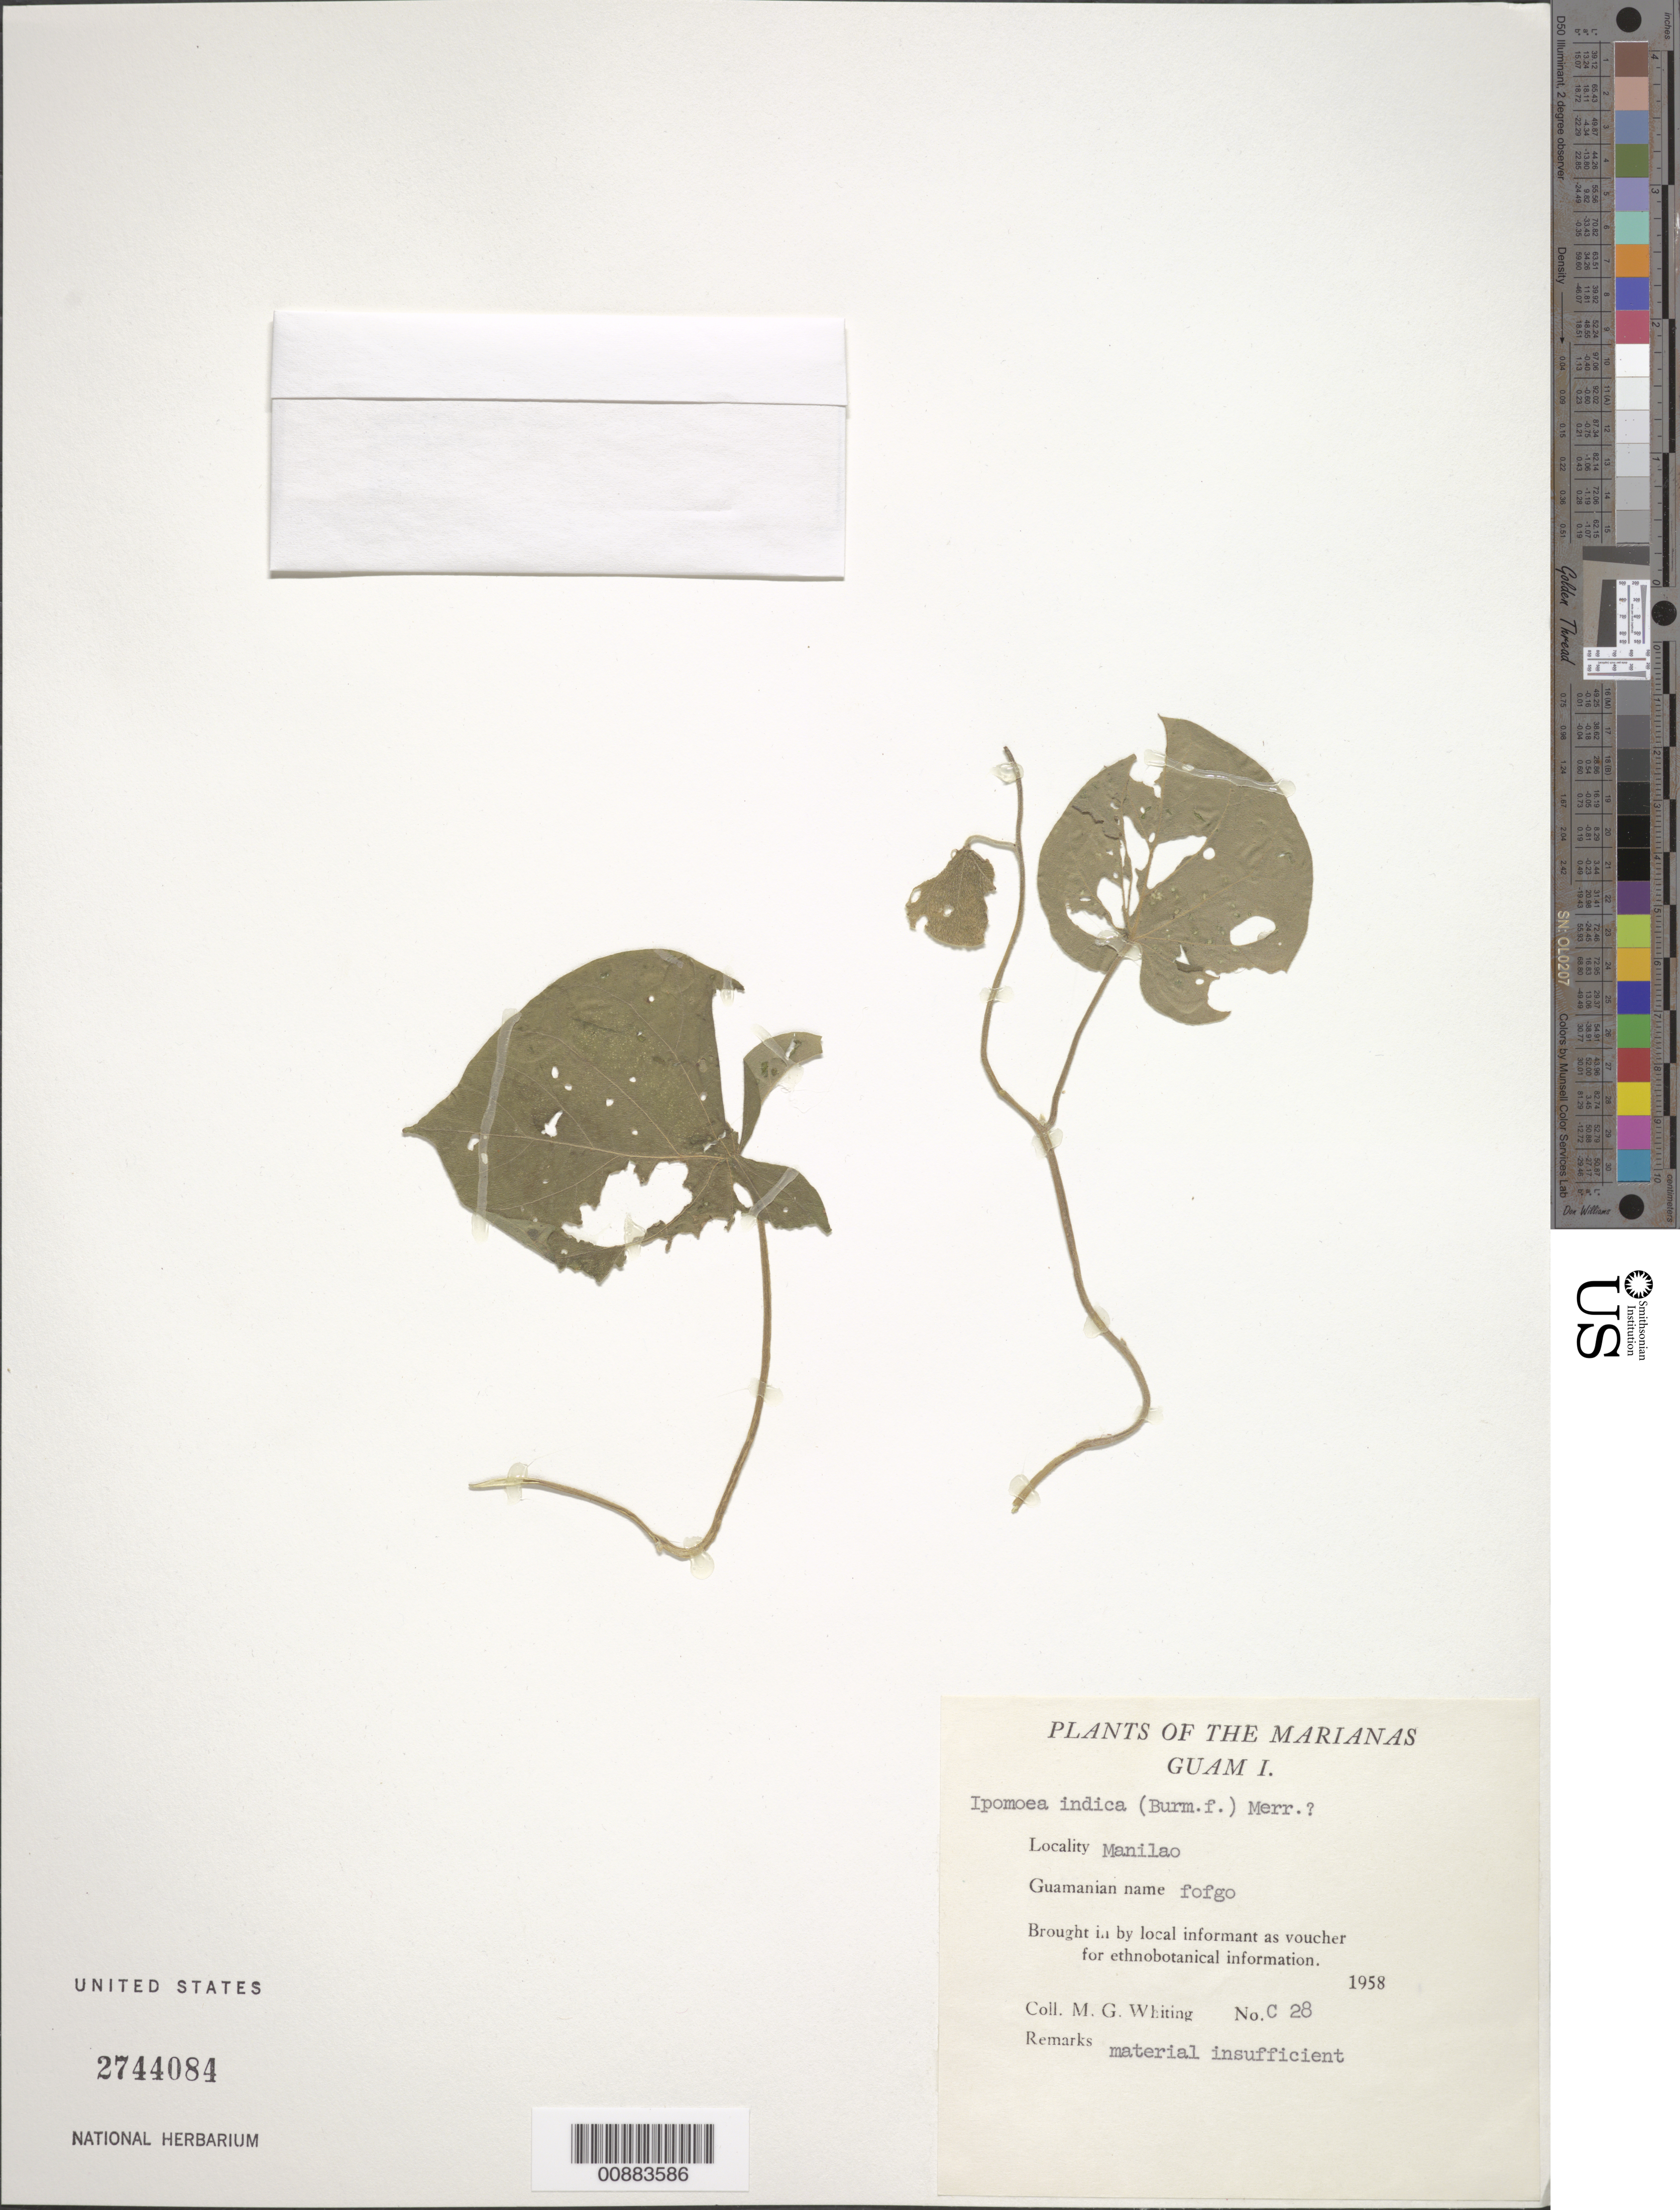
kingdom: Plantae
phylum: Tracheophyta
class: Magnoliopsida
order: Solanales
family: Convolvulaceae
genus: Ipomoea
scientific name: Ipomoea indica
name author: (Burm.) Merr.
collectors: M. Whiting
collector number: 28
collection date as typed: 1958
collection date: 1958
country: Guam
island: Guam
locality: Manilao.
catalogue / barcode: US 2744084